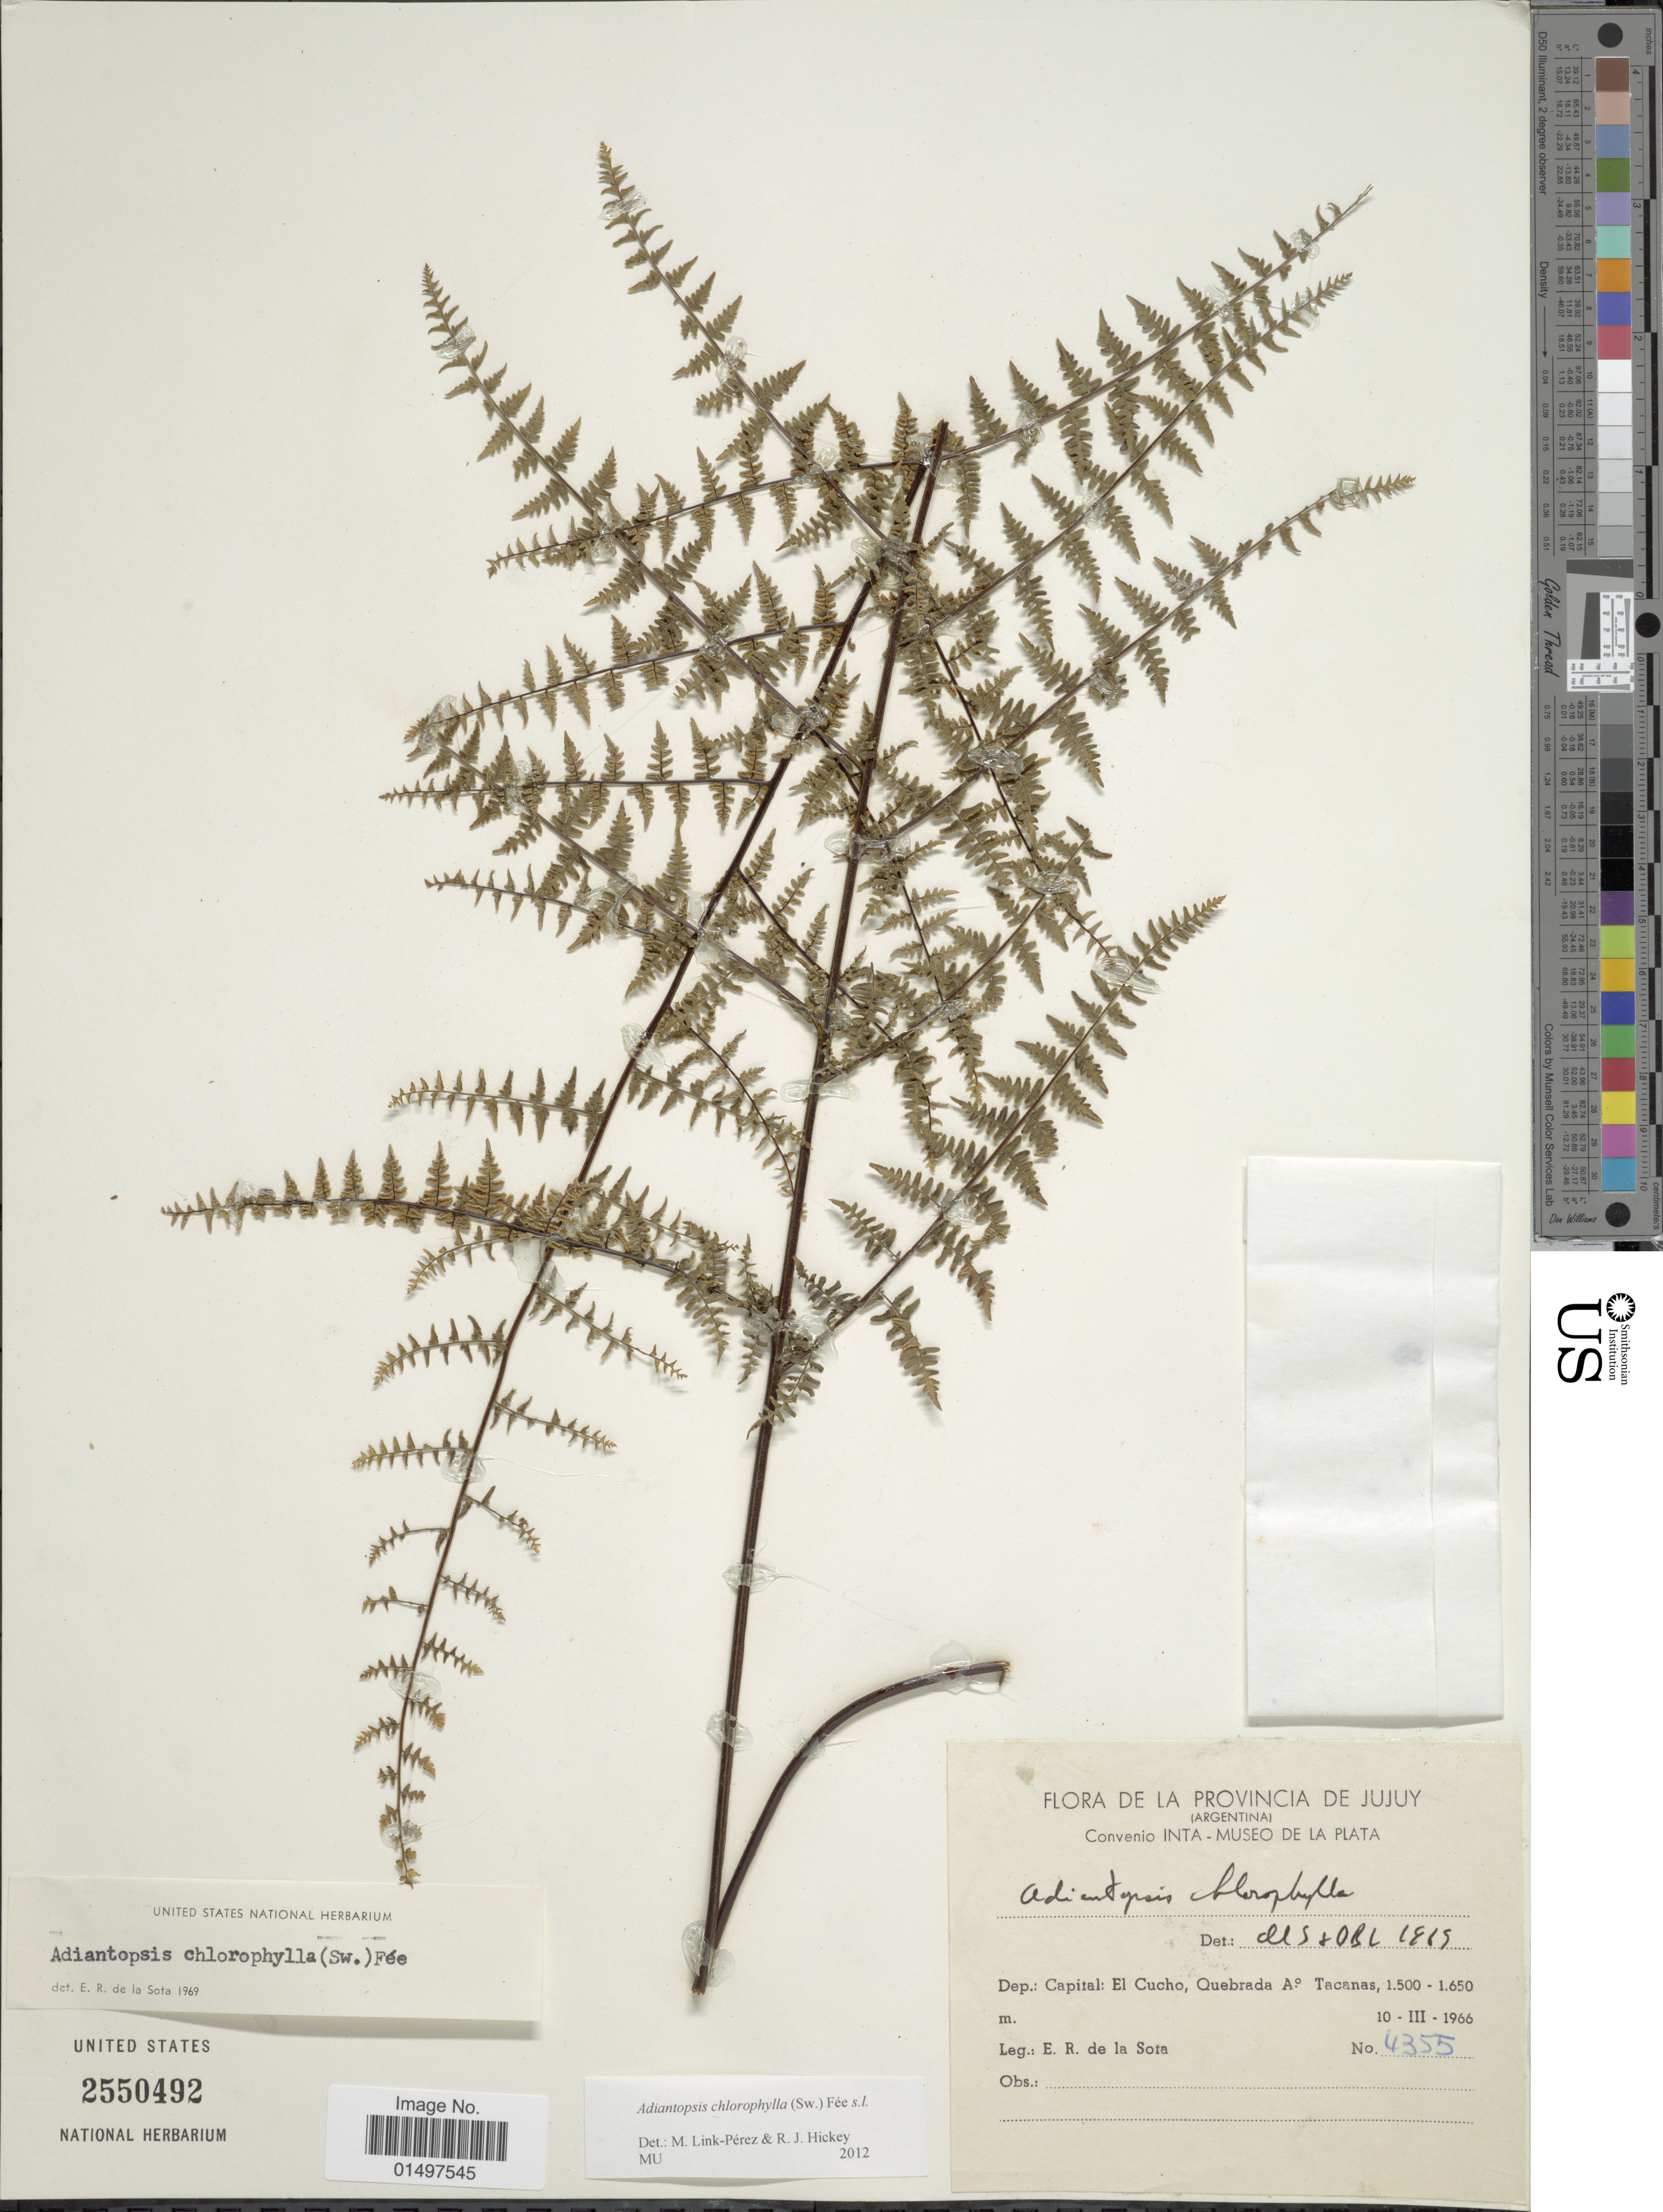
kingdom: Plantae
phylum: Tracheophyta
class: Polypodiopsida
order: Polypodiales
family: Pteridaceae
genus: Adiantopsis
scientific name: Adiantopsis chlorophylla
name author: (Sw.) Fée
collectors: E. R. de la Sota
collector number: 4355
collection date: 1966-03-10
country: Argentina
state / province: Jujuy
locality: La Provincia de Jujuy. Convenio Inta - Museo de la plata. Dep.: Capital: El Cucho, Quebrada do Tacanas.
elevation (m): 1500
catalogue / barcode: US 2550492